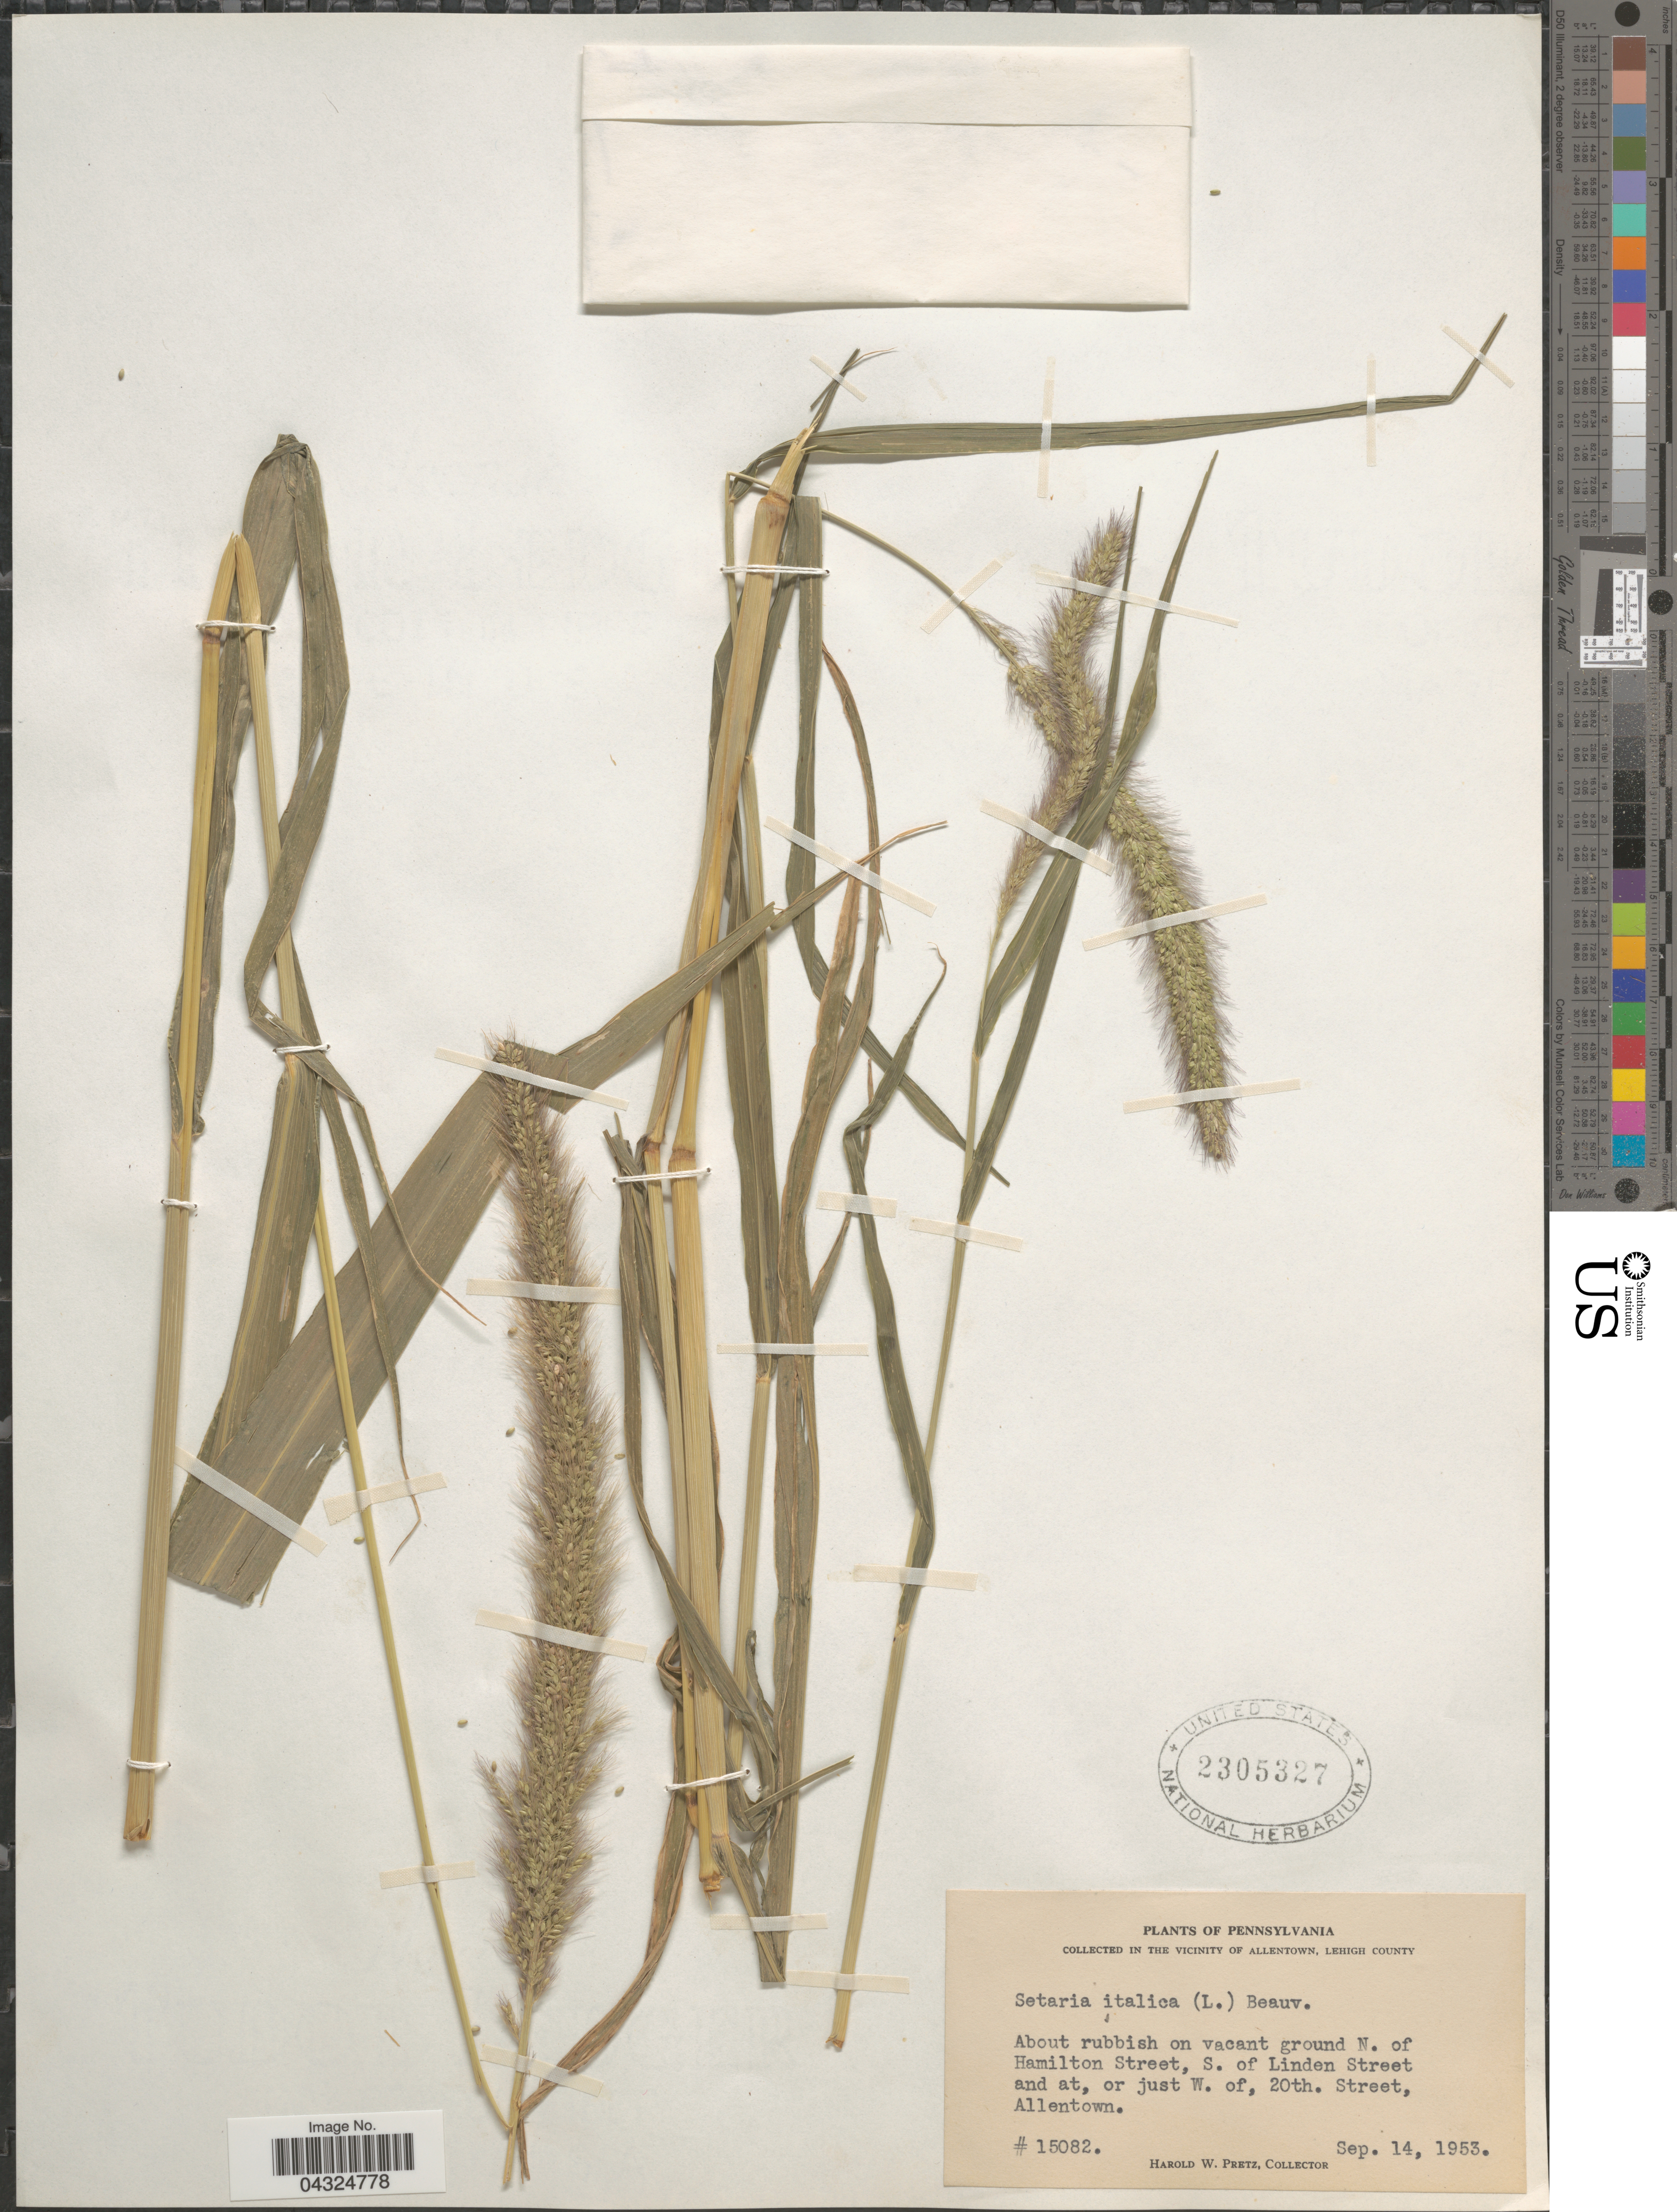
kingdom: Plantae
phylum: Tracheophyta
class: Liliopsida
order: Poales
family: Poaceae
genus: Setaria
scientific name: Setaria geminata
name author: (Forssk.) Veldkamp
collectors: H. W. Pretz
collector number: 15082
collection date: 1953-09-14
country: United States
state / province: Pennsylvania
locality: In the Vicinity of Allentown, Lehigh County. About rubbish on vacant ground N. of Hamilton Street, S. of Linden Street and at, or just W. of, 20th. Street, Allentown.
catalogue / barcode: US 2305327